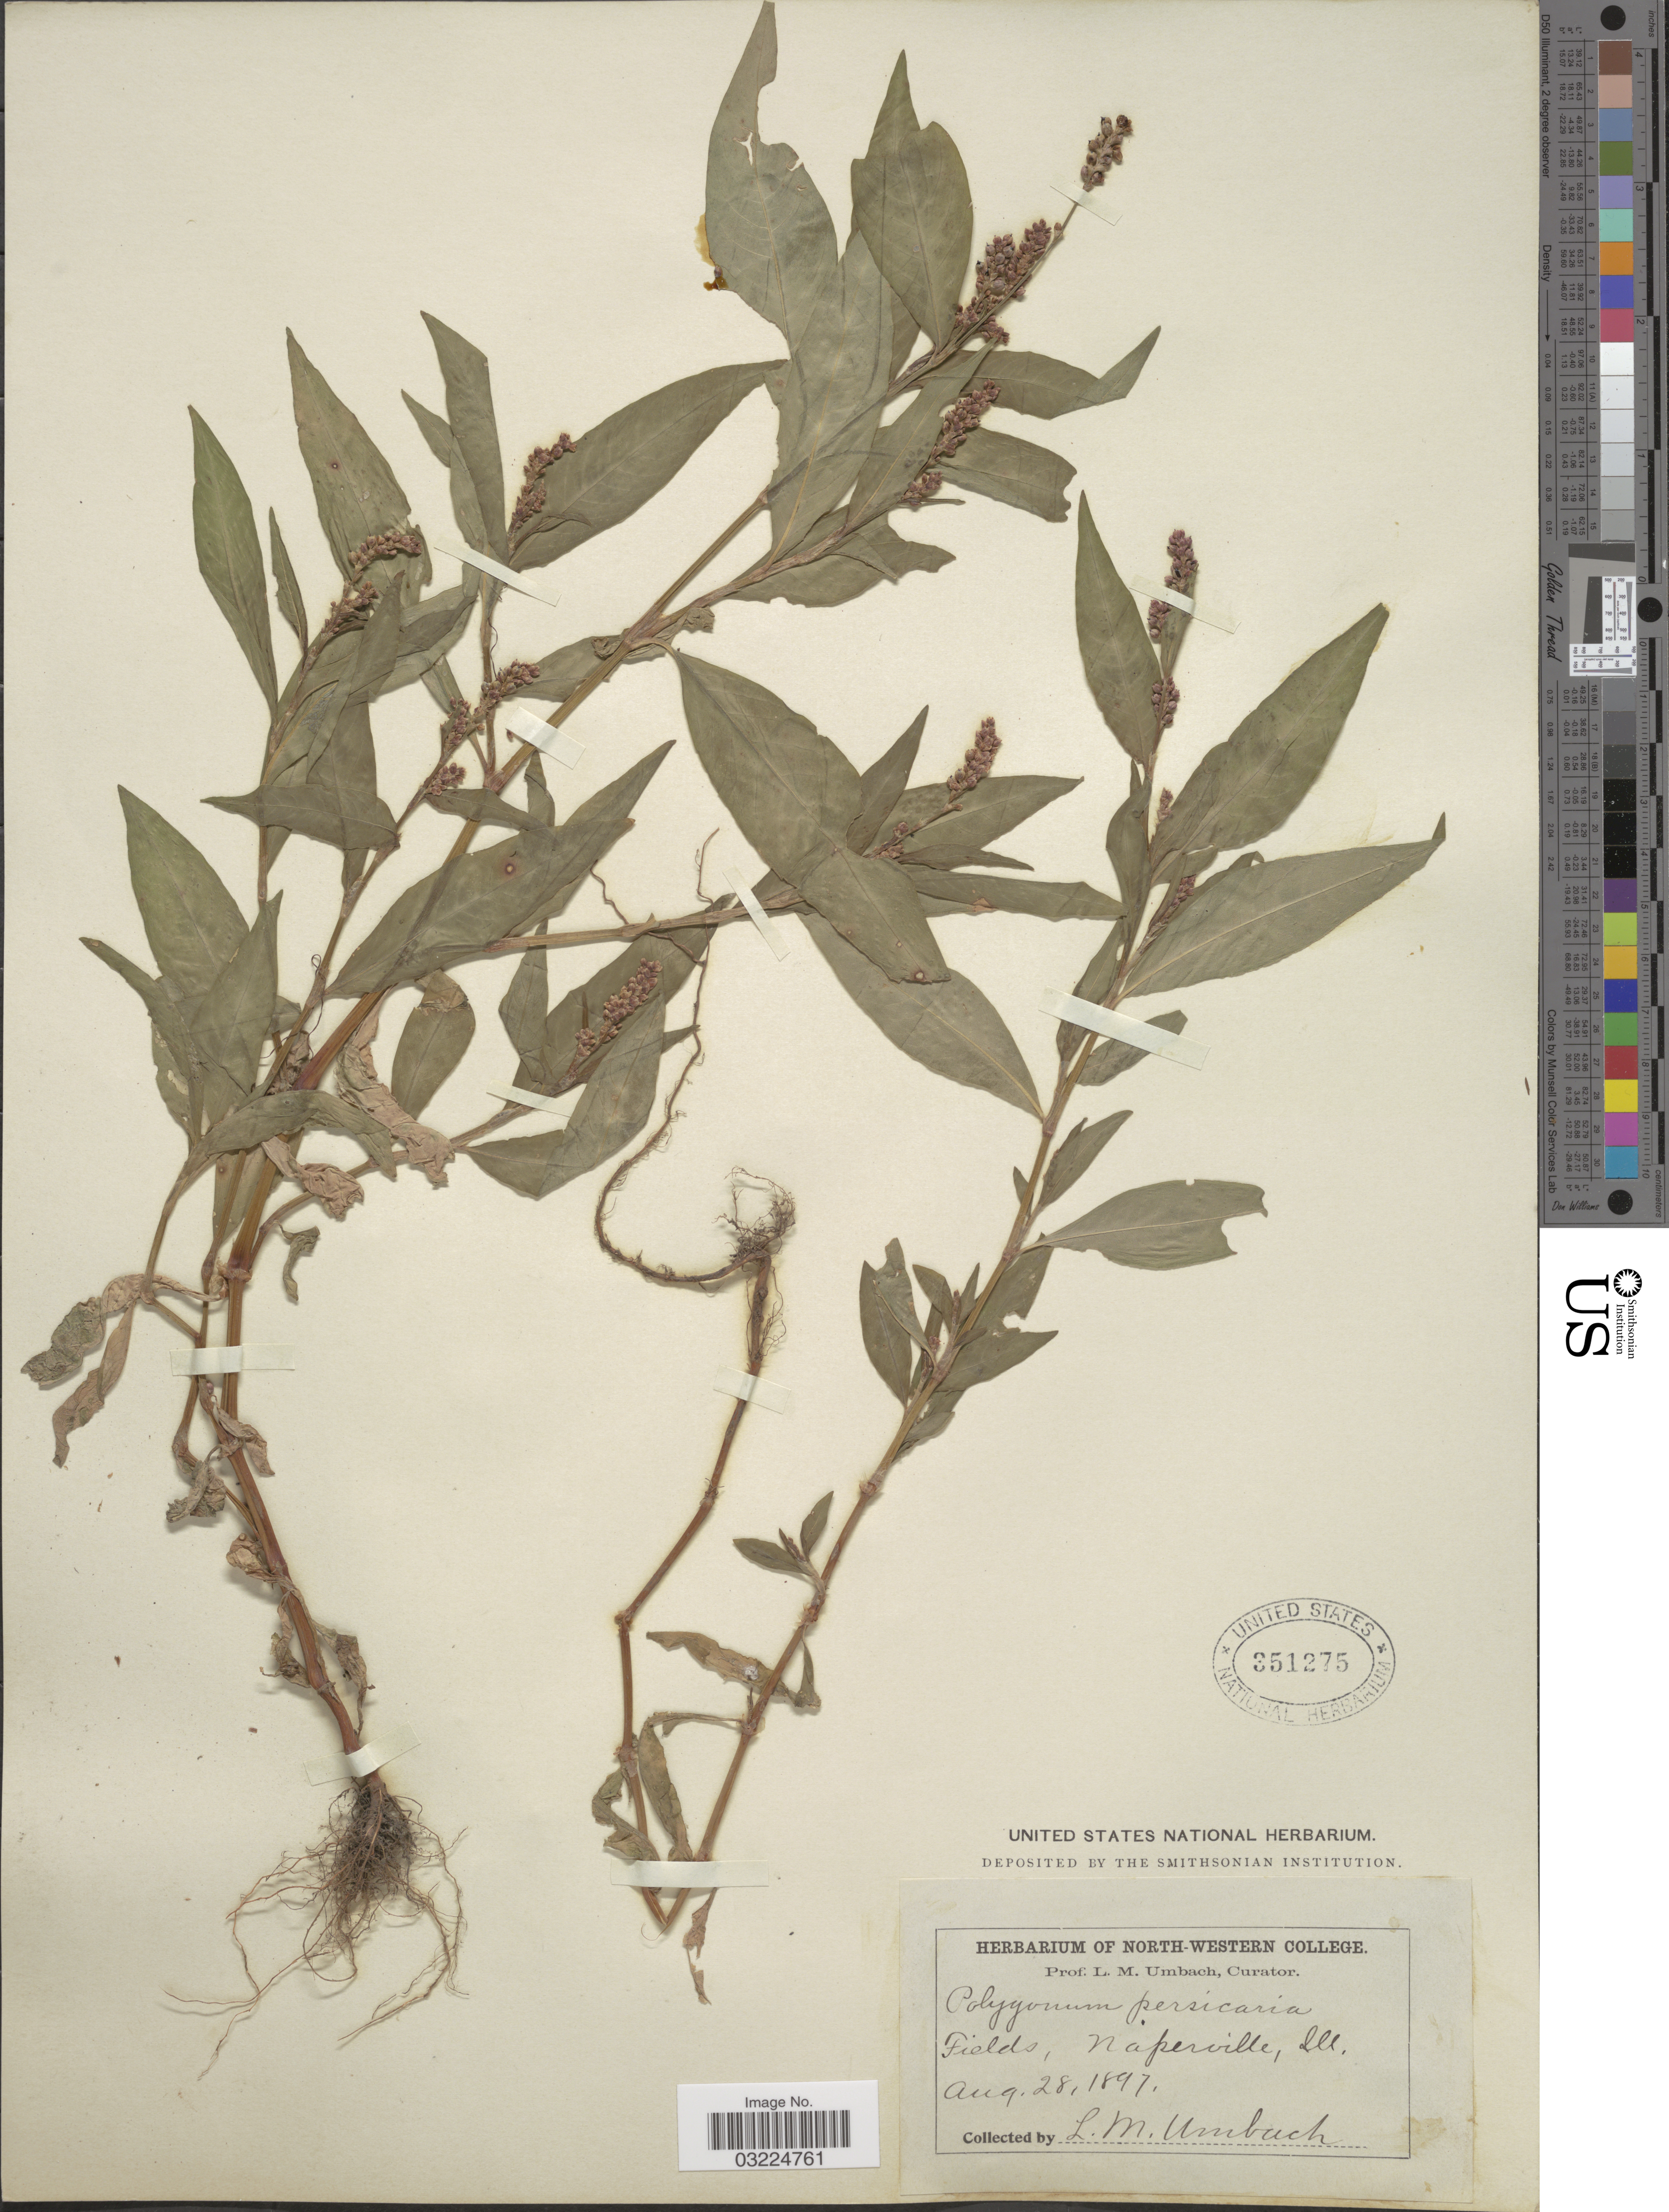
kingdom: Plantae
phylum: Tracheophyta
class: Magnoliopsida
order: Caryophyllales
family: Polygonaceae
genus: Persicaria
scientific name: Persicaria maculosa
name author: S.F. Gray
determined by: Atha, D. E.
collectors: L. M. Umbach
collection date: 1897-08-28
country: United States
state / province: Illinois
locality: Fields, Naperville.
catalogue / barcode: US 351275